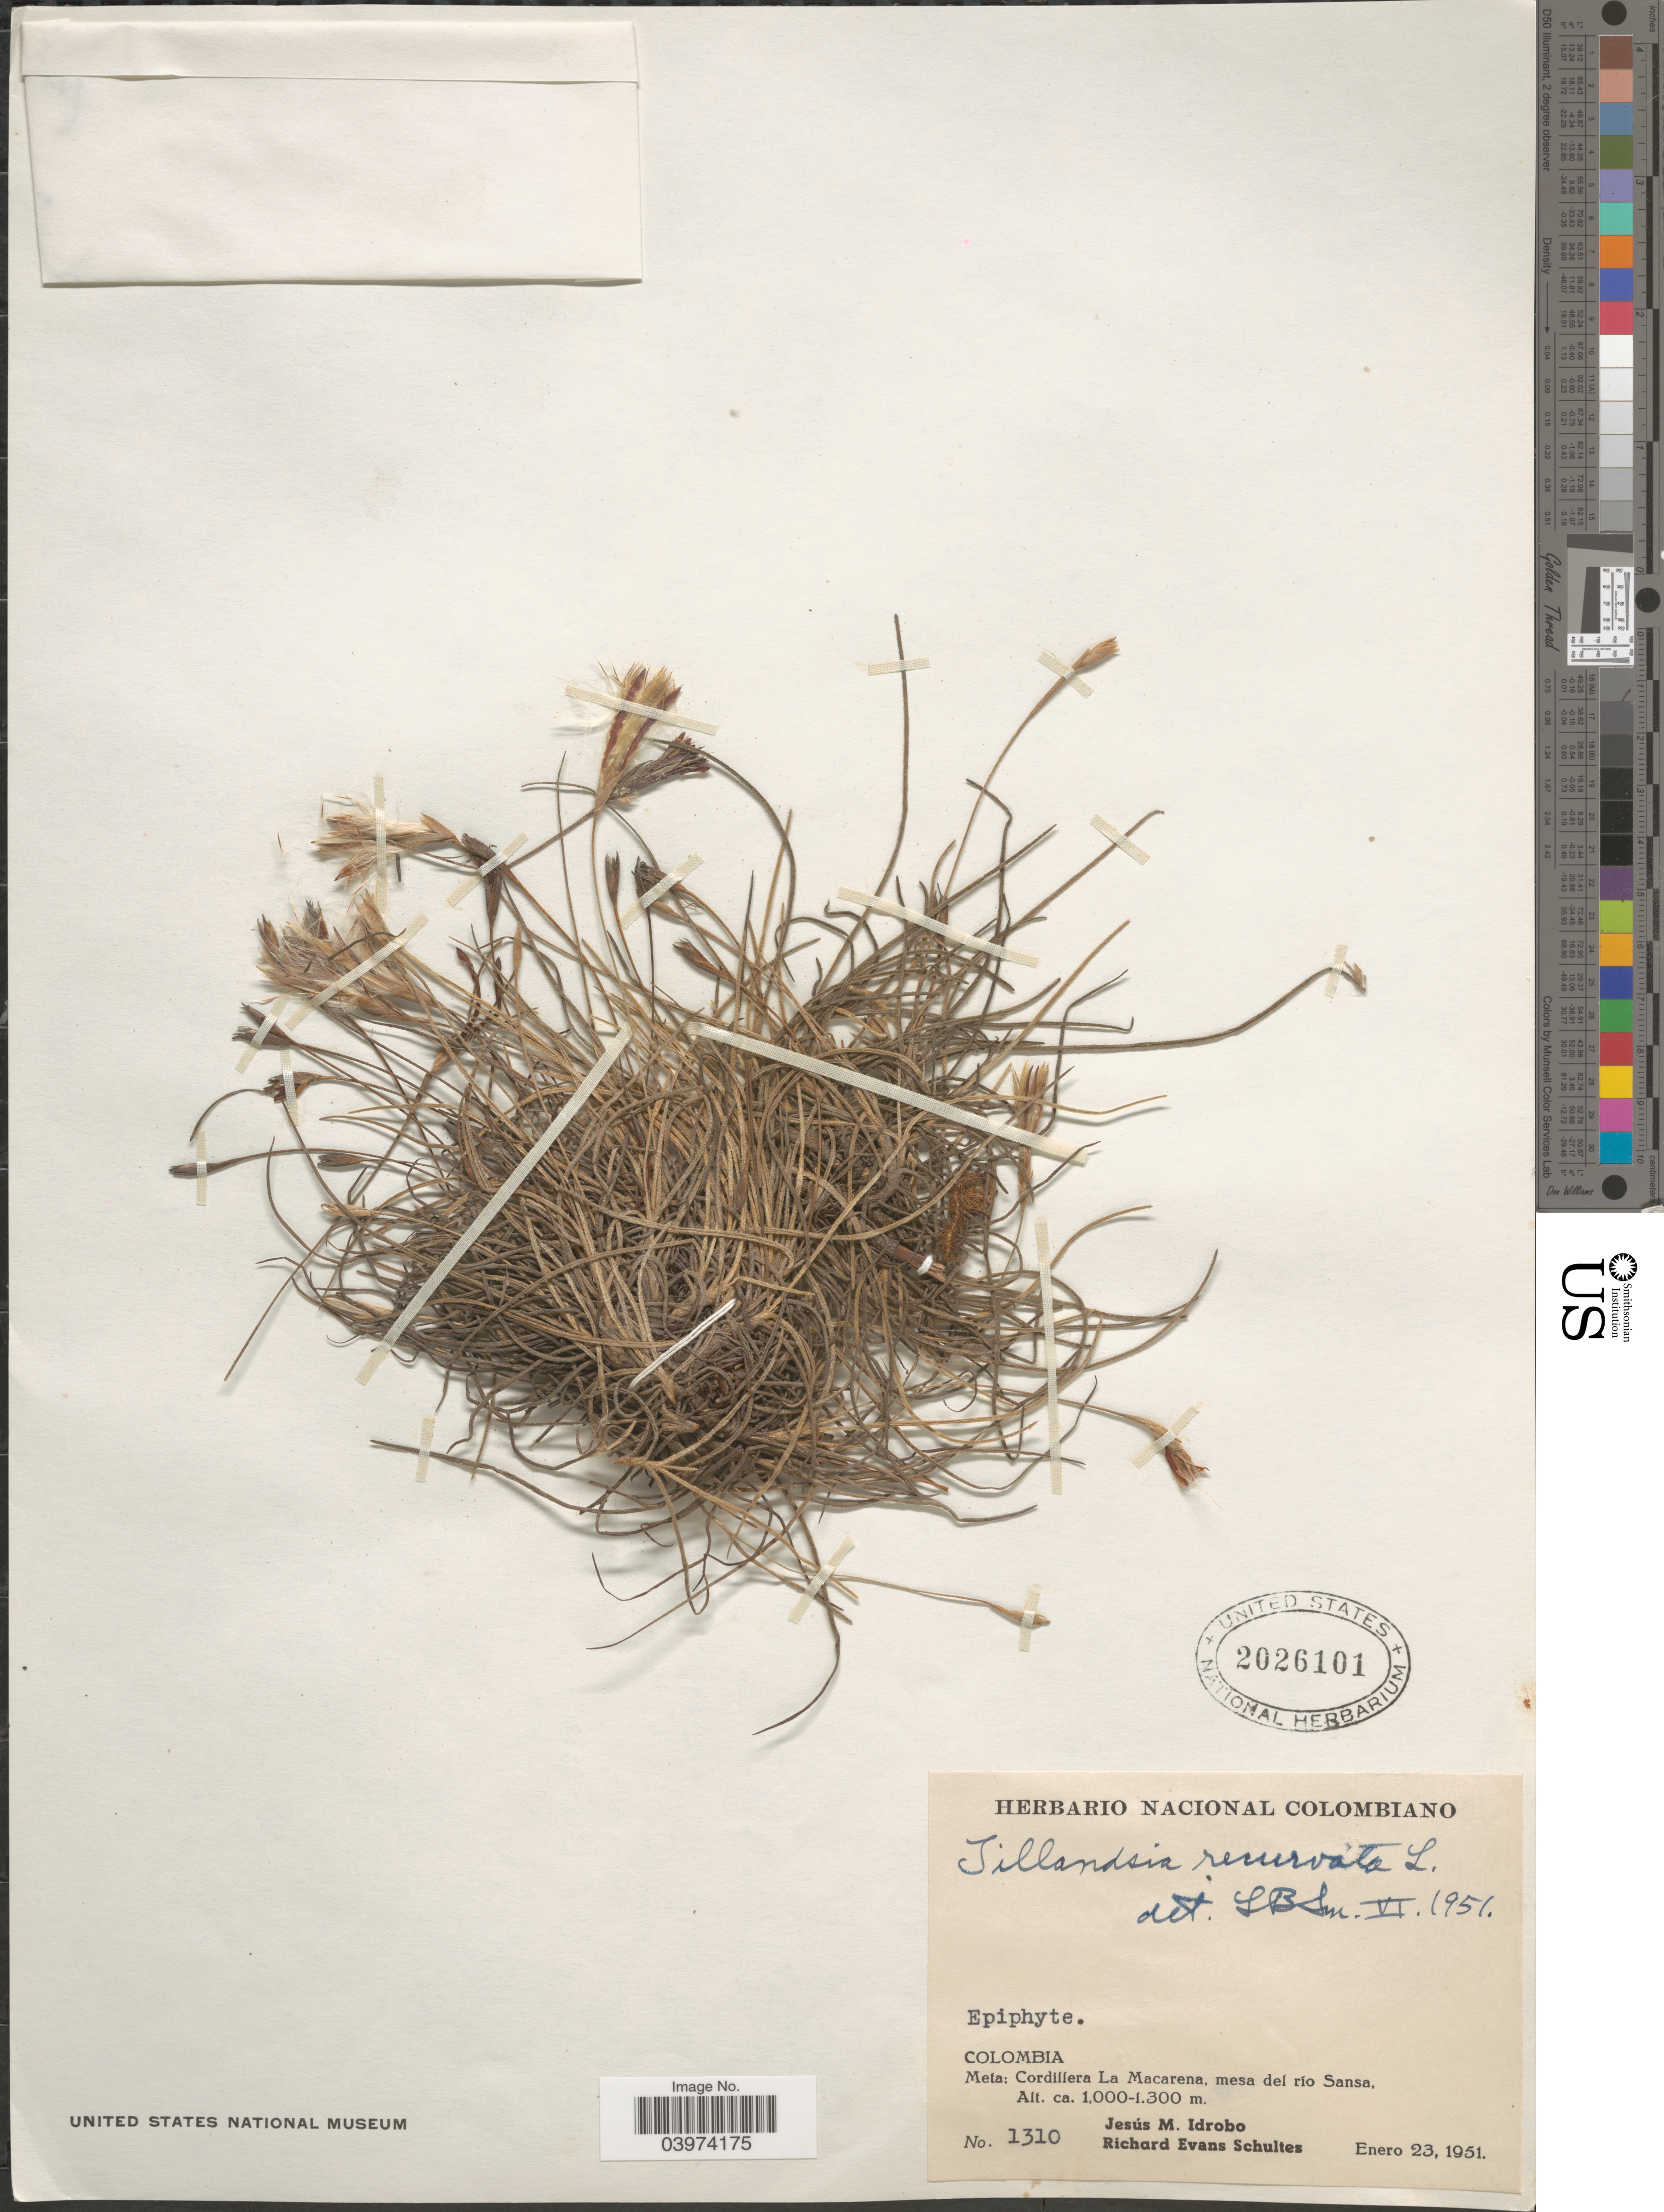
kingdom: Plantae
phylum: Tracheophyta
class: Liliopsida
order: Poales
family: Bromeliaceae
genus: Tillandsia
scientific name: Tillandsia recurvata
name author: L.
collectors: J. M. Idrobo & R. E. Schultes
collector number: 1310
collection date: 1951-01-23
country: Colombia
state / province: Meta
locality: Cordillera La Macarena, mesa del río Sansa.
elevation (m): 1000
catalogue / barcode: US 2026101